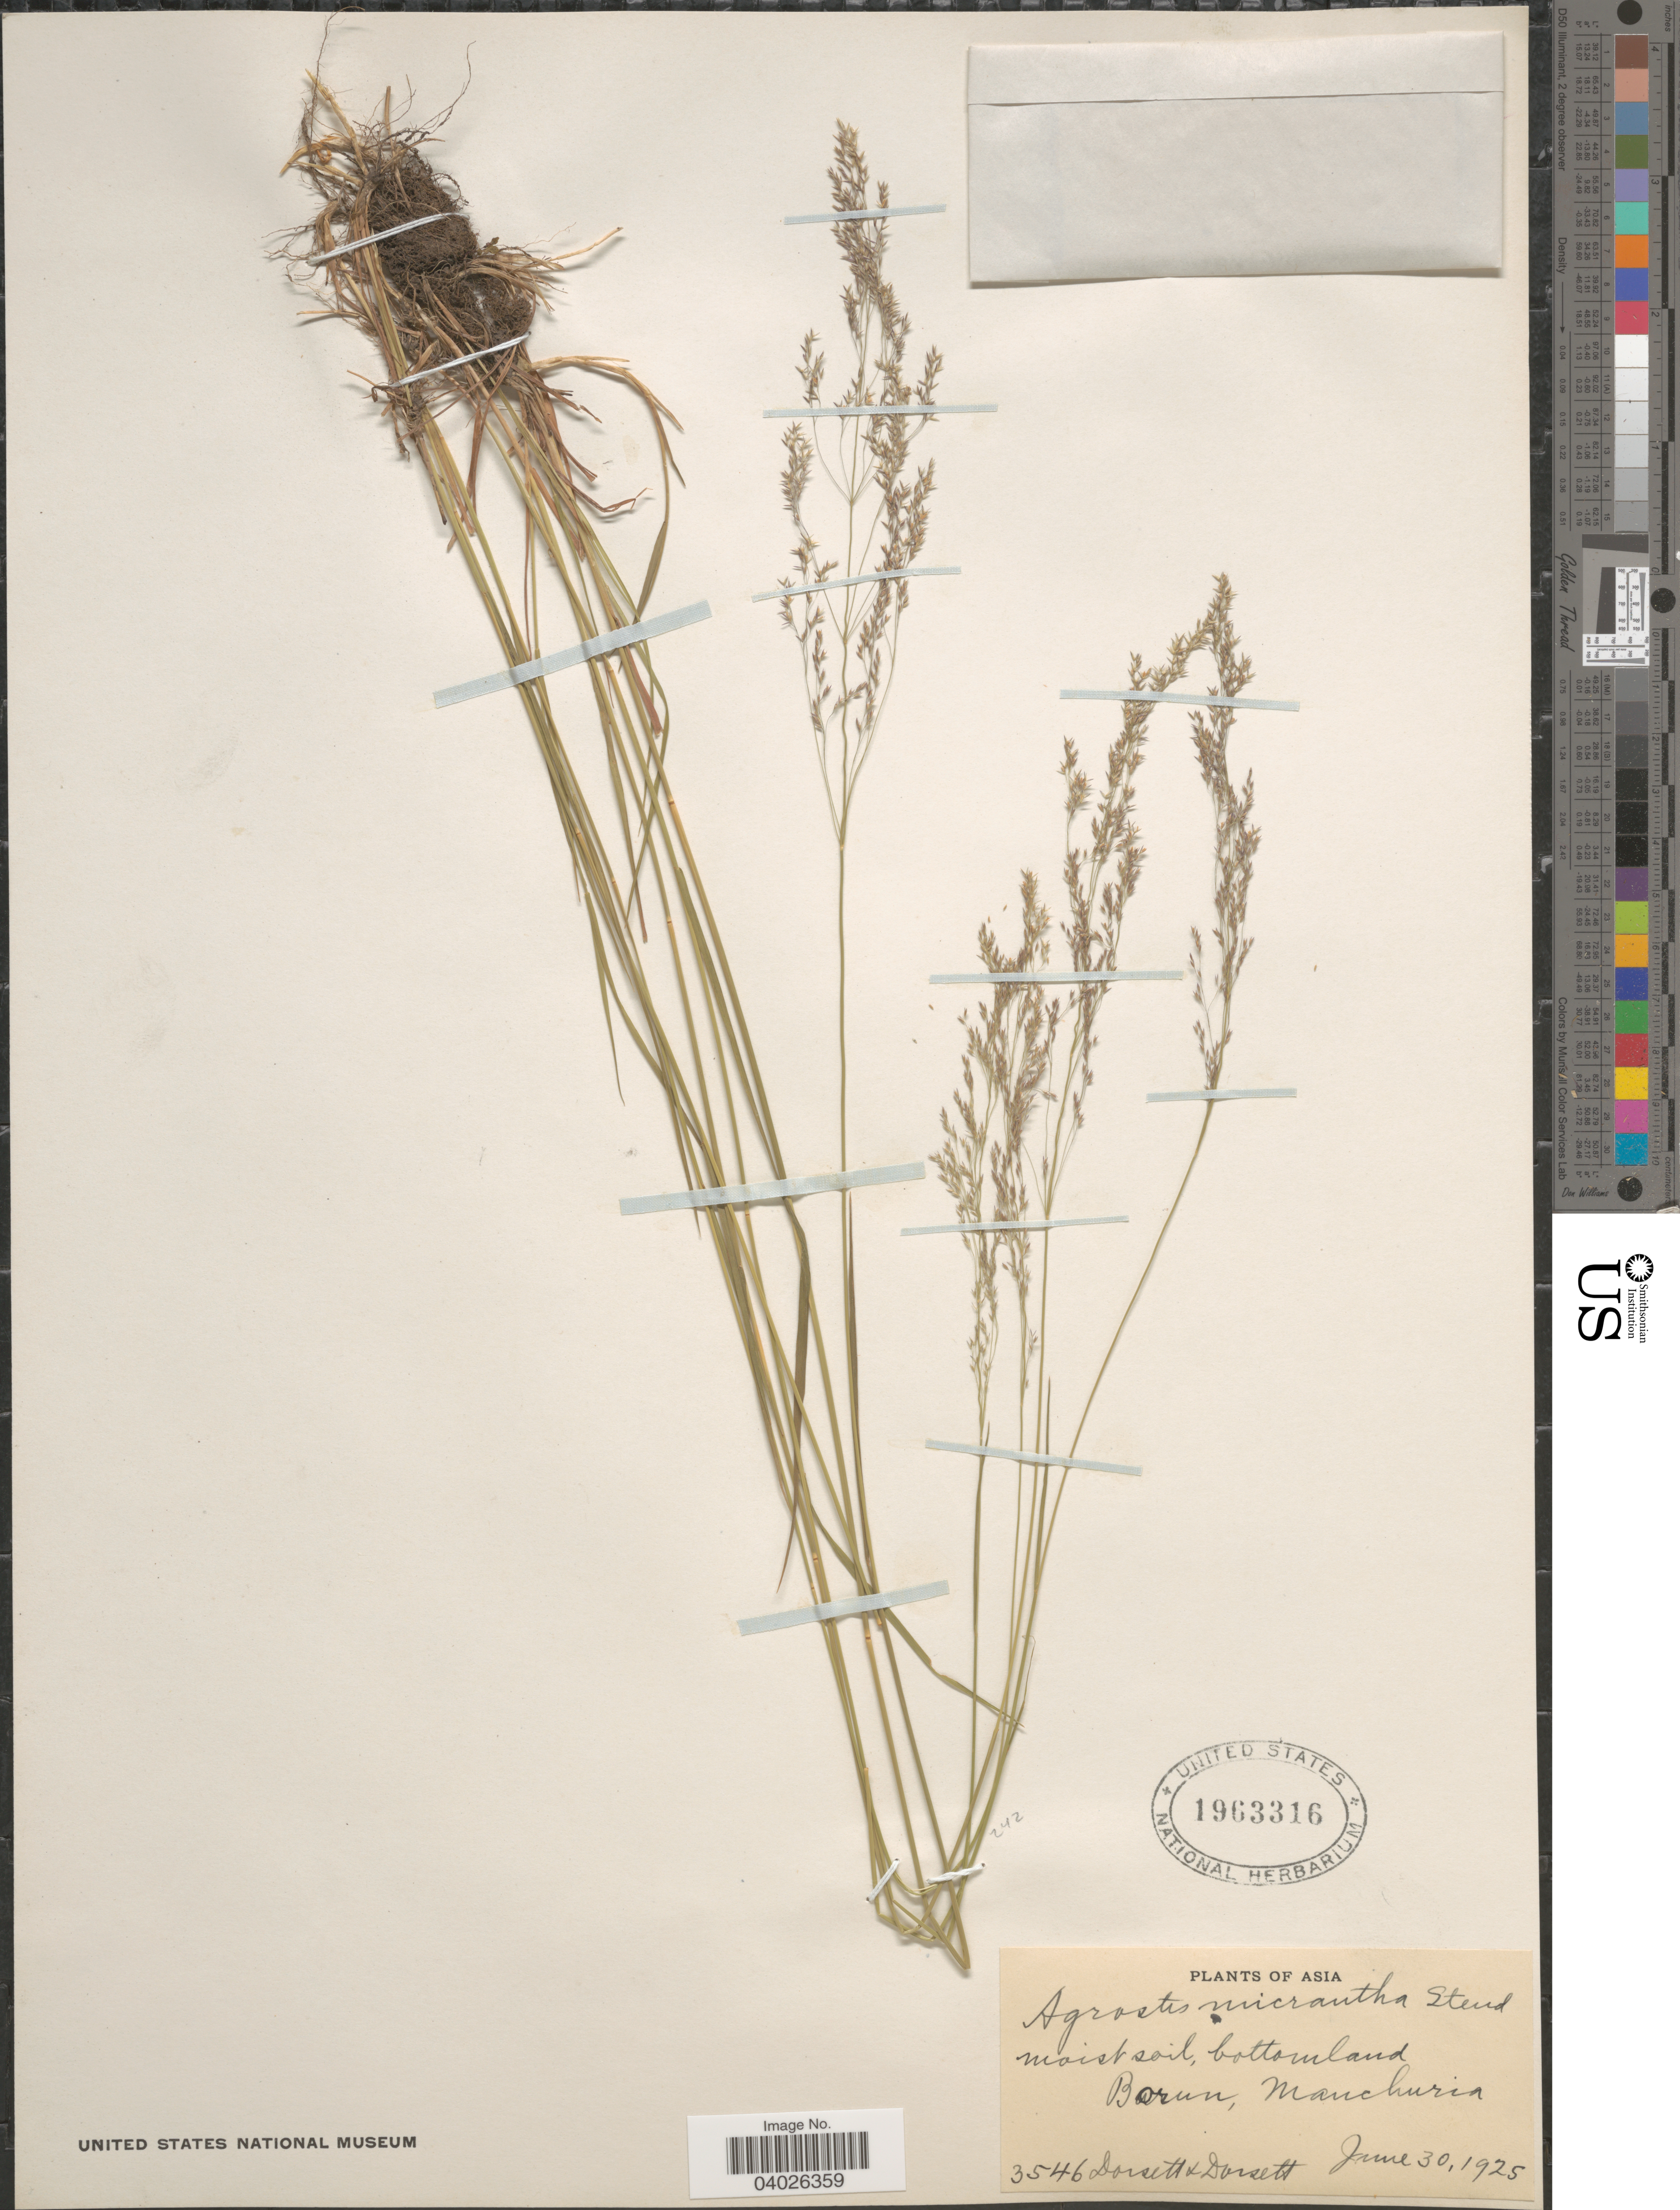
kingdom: Plantae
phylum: Tracheophyta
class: Liliopsida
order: Poales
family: Poaceae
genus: Agrostis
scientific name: Agrostis micrantha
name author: Steud.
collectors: -- Dorsett & -- Dorsett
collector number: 3546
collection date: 1925-06-30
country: China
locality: Asia. Borun, Manchuria.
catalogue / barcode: US 1963316